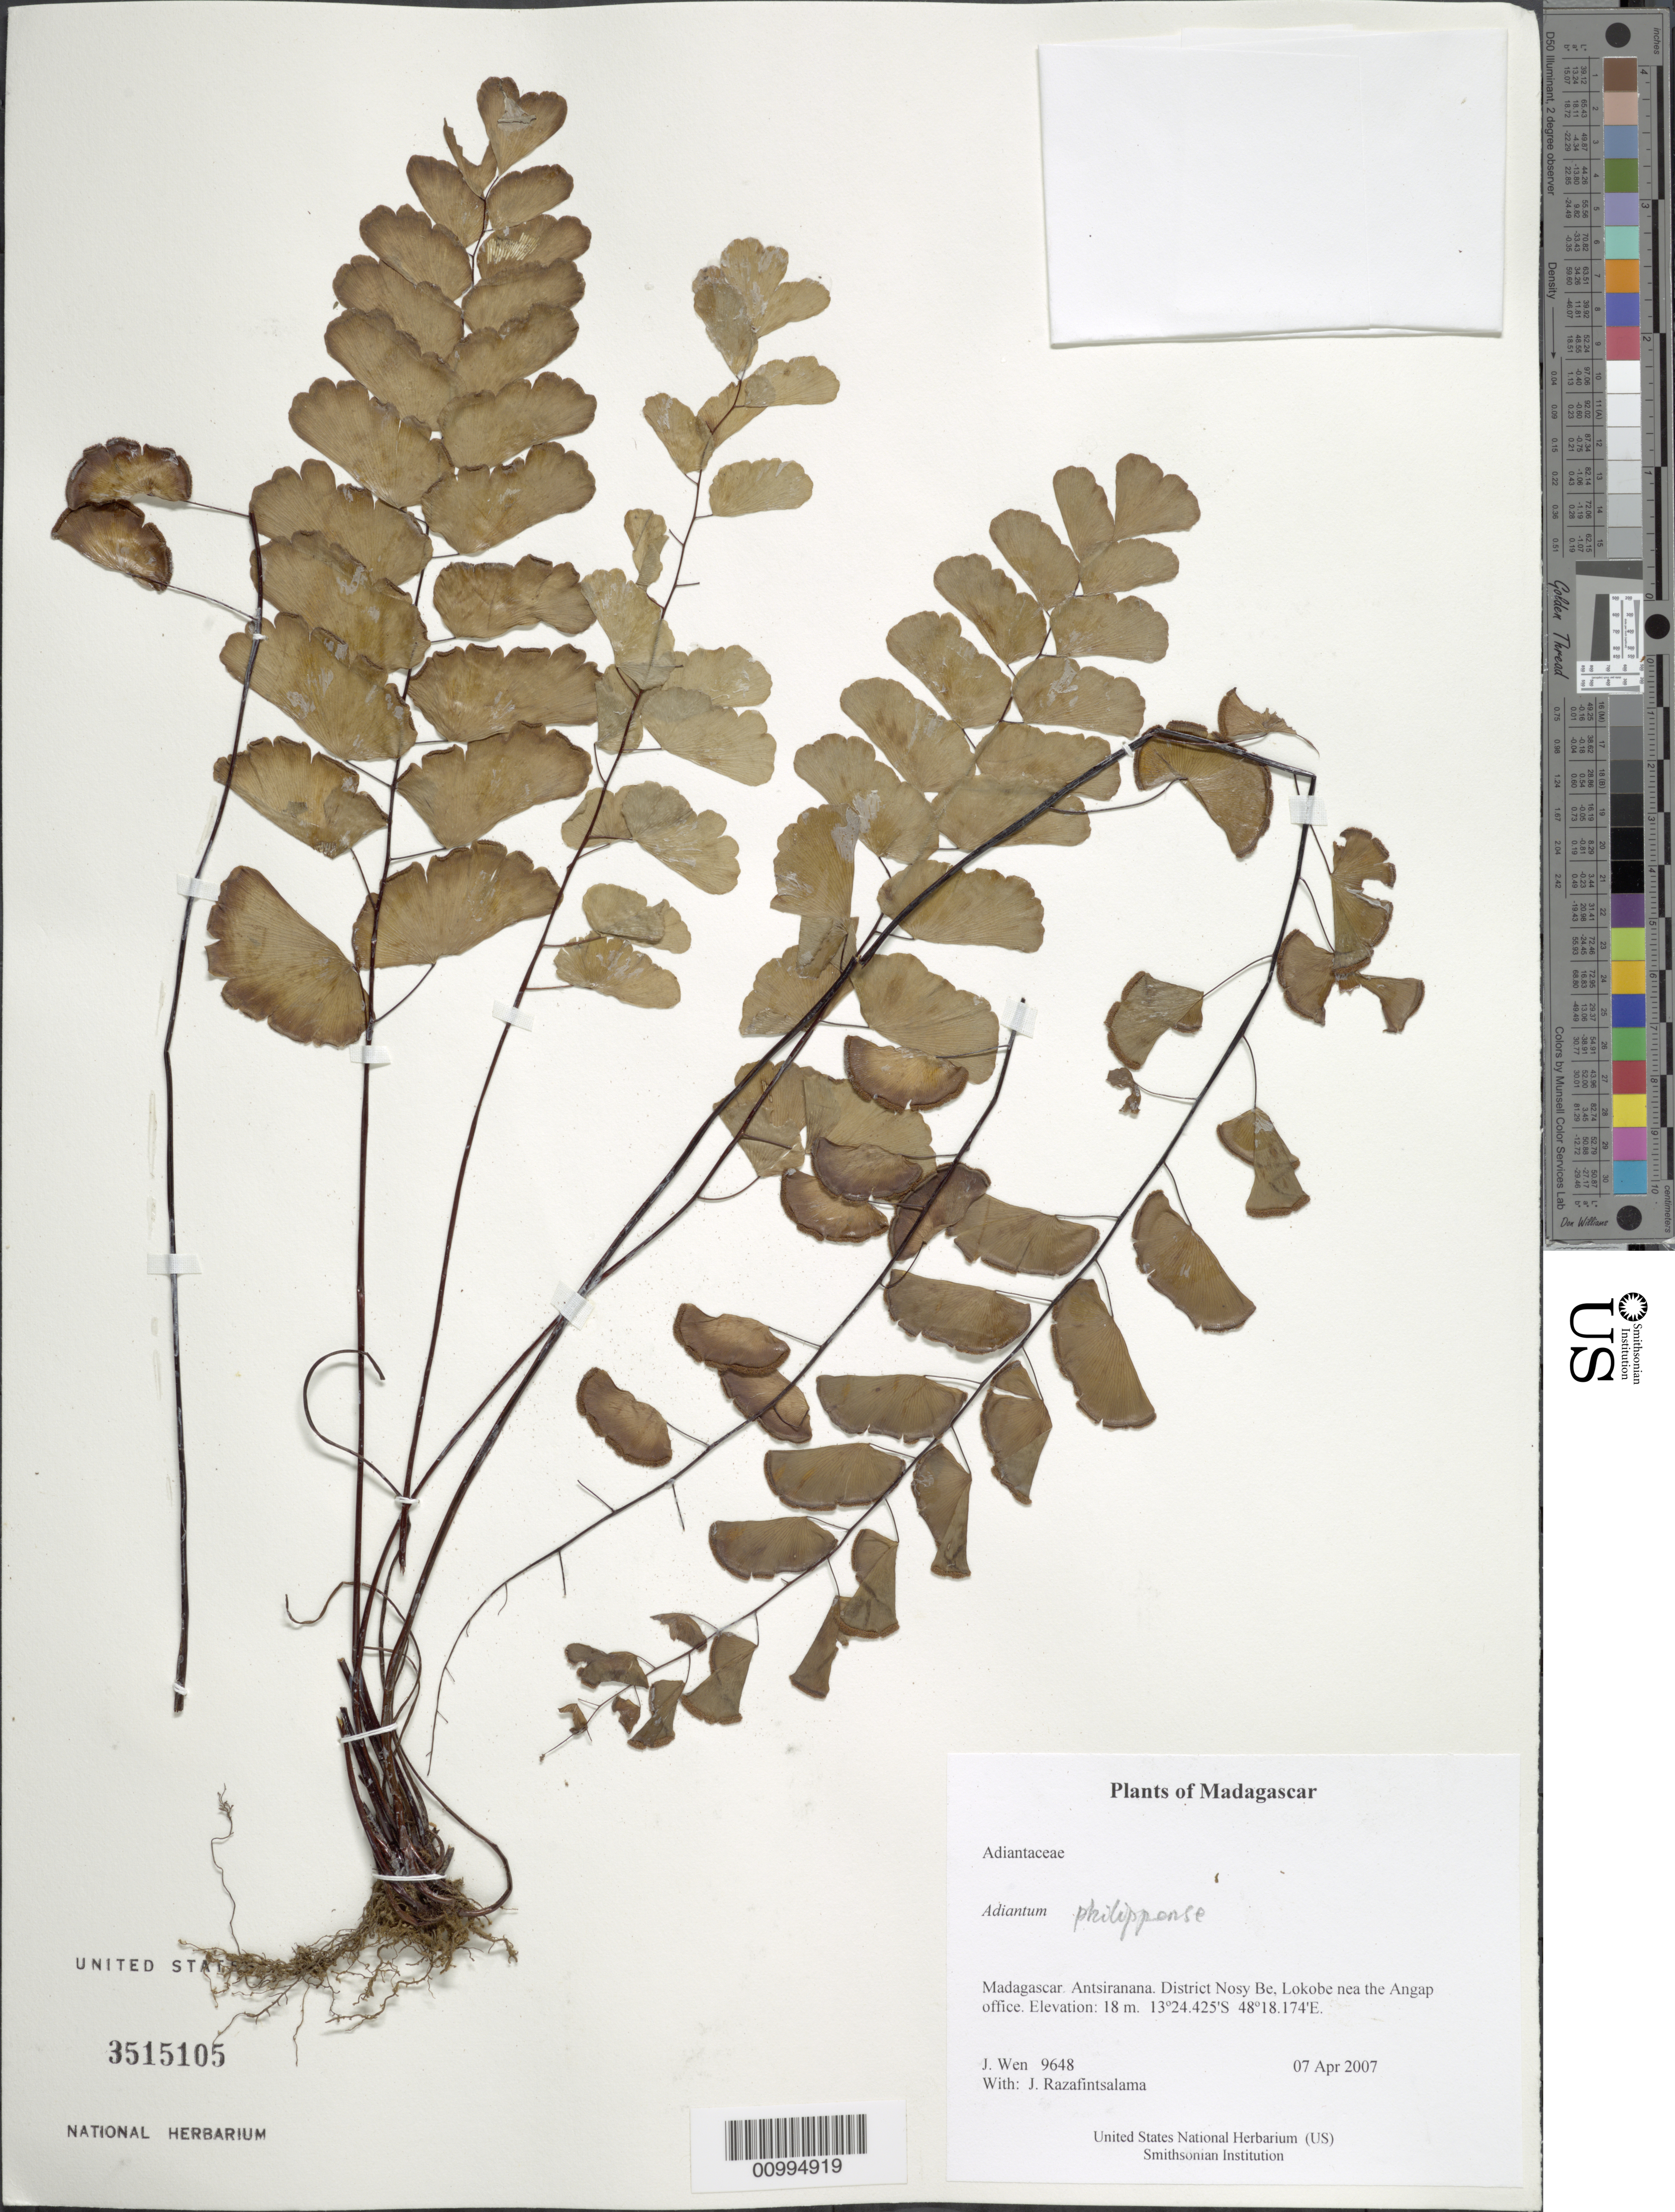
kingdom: Plantae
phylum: Tracheophyta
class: Polypodiopsida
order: Polypodiales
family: Pteridaceae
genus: Adiantum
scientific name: Adiantum philippense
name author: L.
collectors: J. Wen & J. Razafintsalama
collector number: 9648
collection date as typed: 07 Apr 2007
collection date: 2007-04-07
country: Madagascar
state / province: Diana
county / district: Nosy Be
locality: District Nosy Be, Lokobe nea the Angap office.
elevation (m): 18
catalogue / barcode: US 3515105